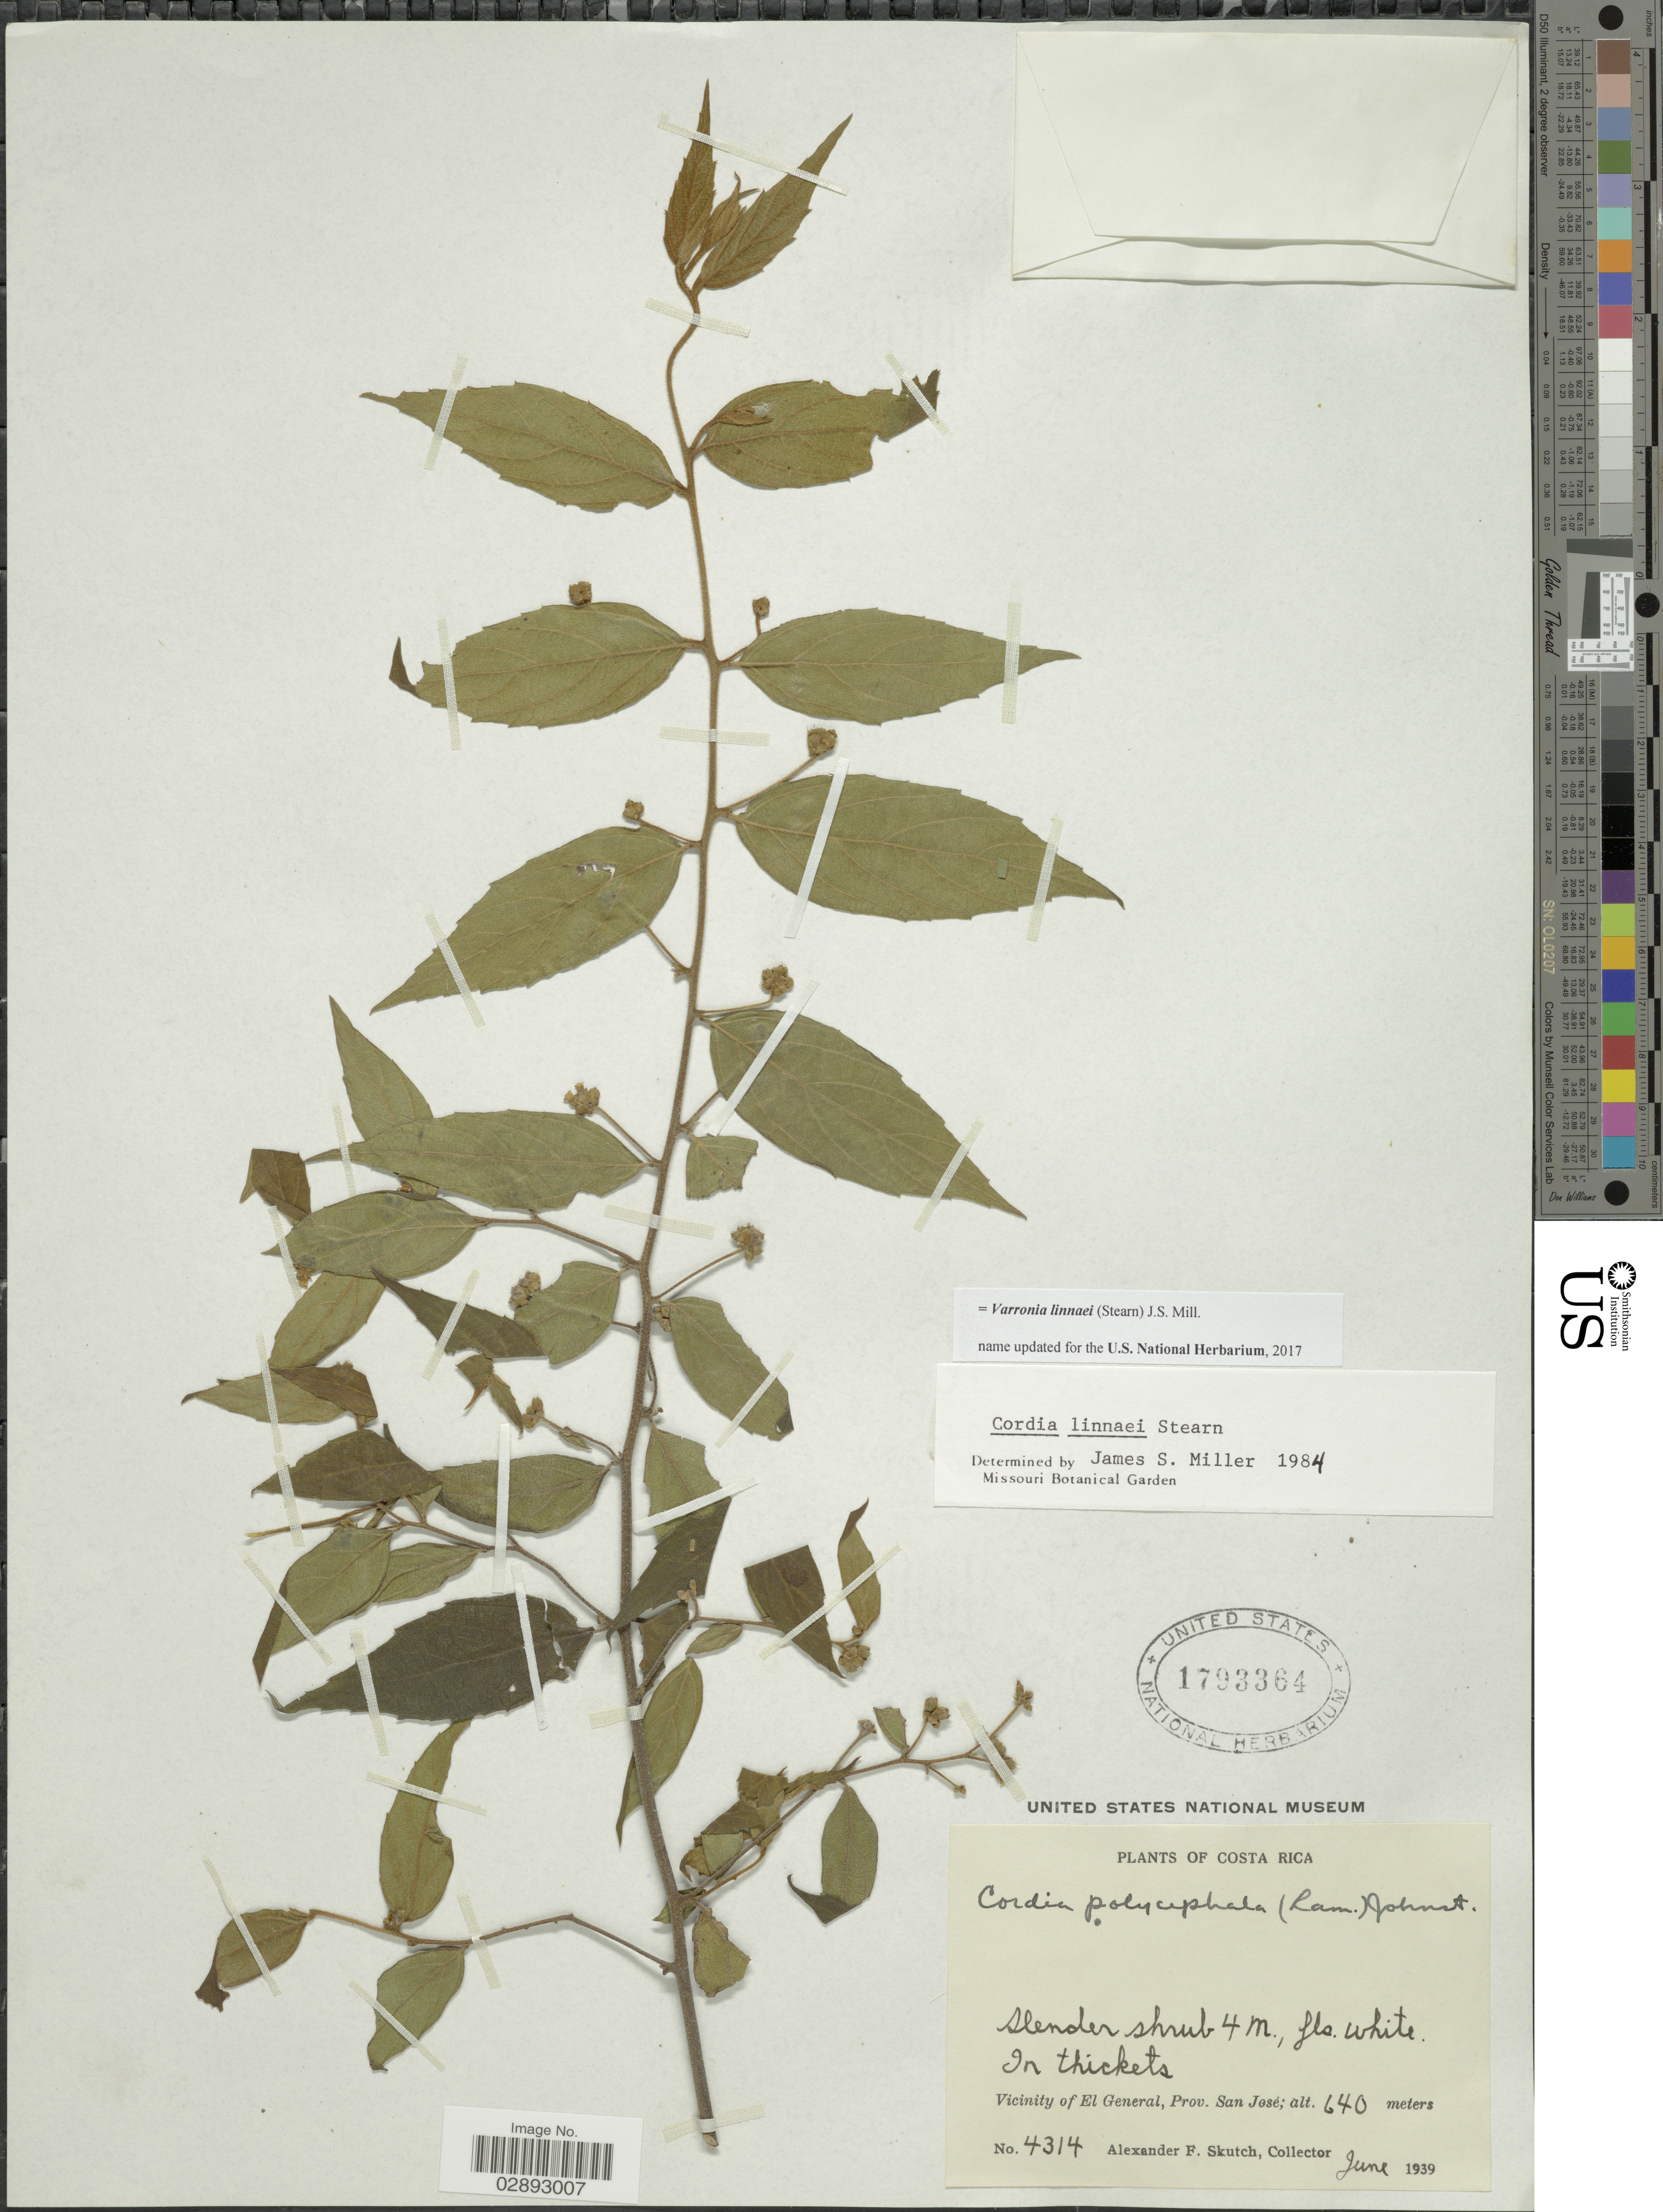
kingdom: Plantae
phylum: Tracheophyta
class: Magnoliopsida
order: Boraginales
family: Cordiaceae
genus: Varronia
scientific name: Varronia linnaei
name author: (Stearn) J.S. Mill.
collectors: A. F. Skutch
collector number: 4314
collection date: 1939-06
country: Costa Rica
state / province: San José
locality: Vicinity of El General, Prov. San José.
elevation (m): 640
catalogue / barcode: US 1793364